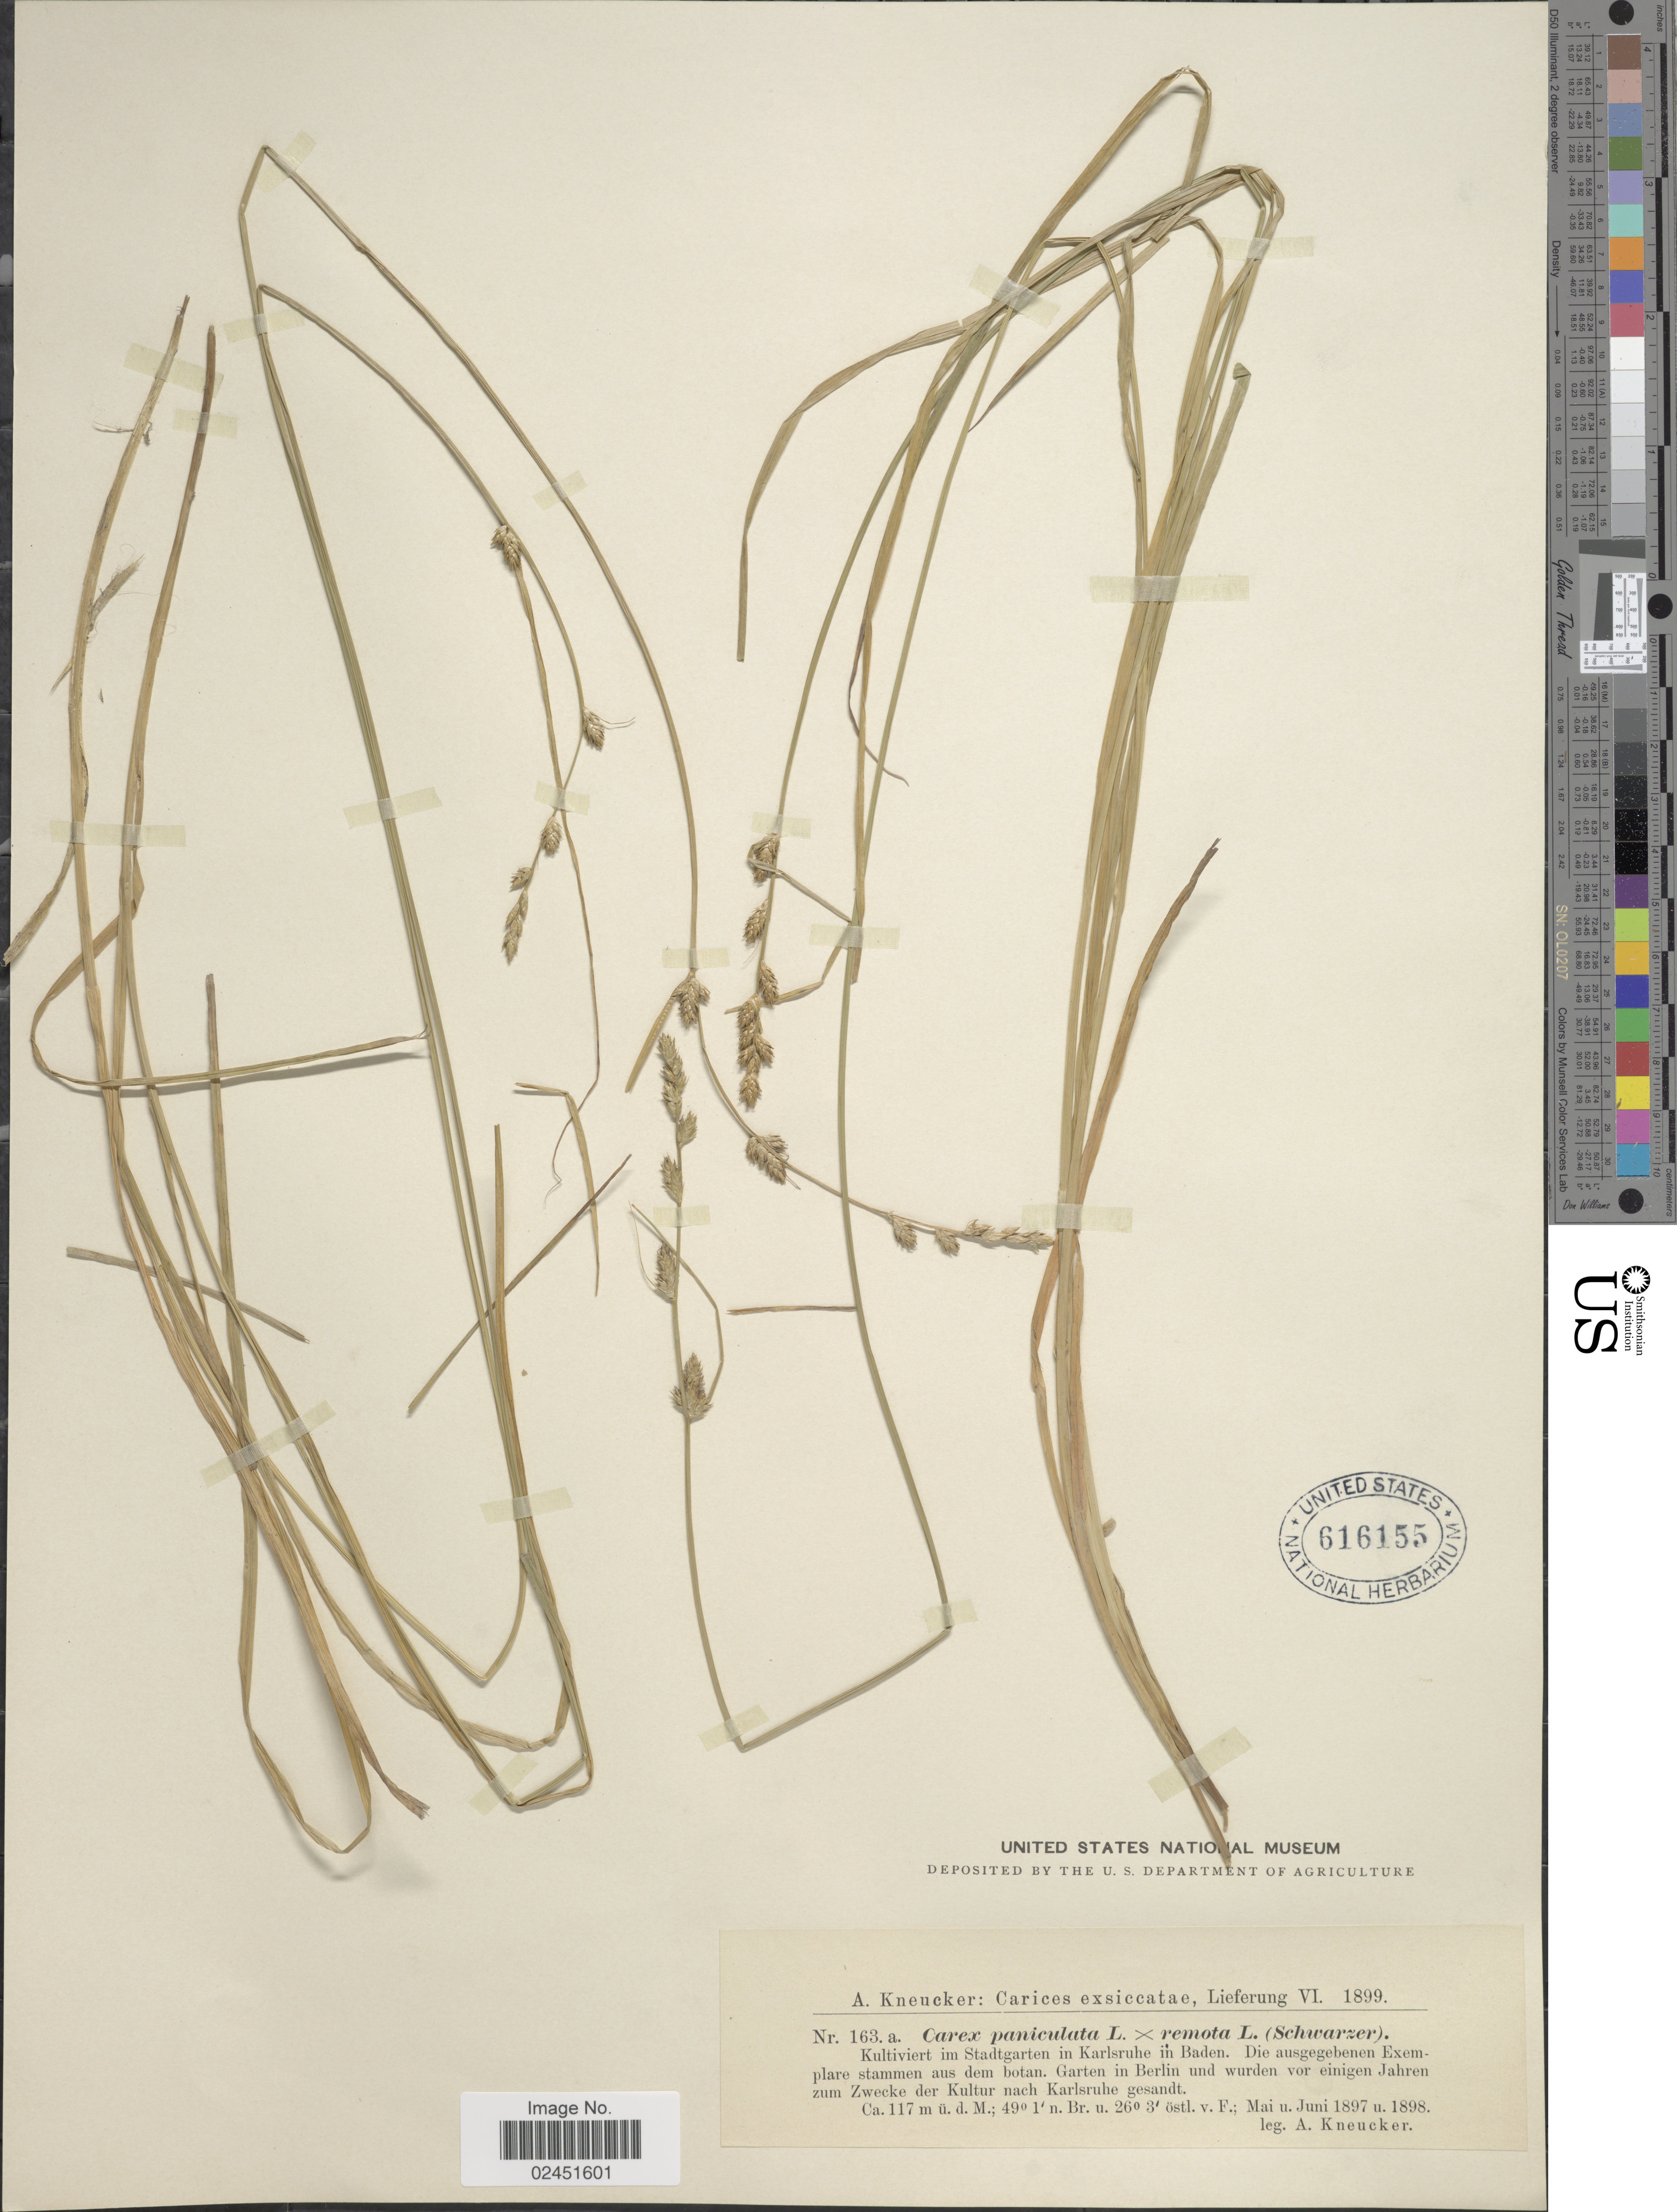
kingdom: Plantae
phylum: Tracheophyta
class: Liliopsida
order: Poales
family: Cyperaceae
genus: Carex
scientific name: Carex paniculata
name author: L.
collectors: A. Kneucker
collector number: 163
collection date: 1897-05/1898-06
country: Germany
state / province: Baden-Württemberg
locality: Im Stadtgarten in Karlsruhe in Baden.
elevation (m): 117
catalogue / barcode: US 616155